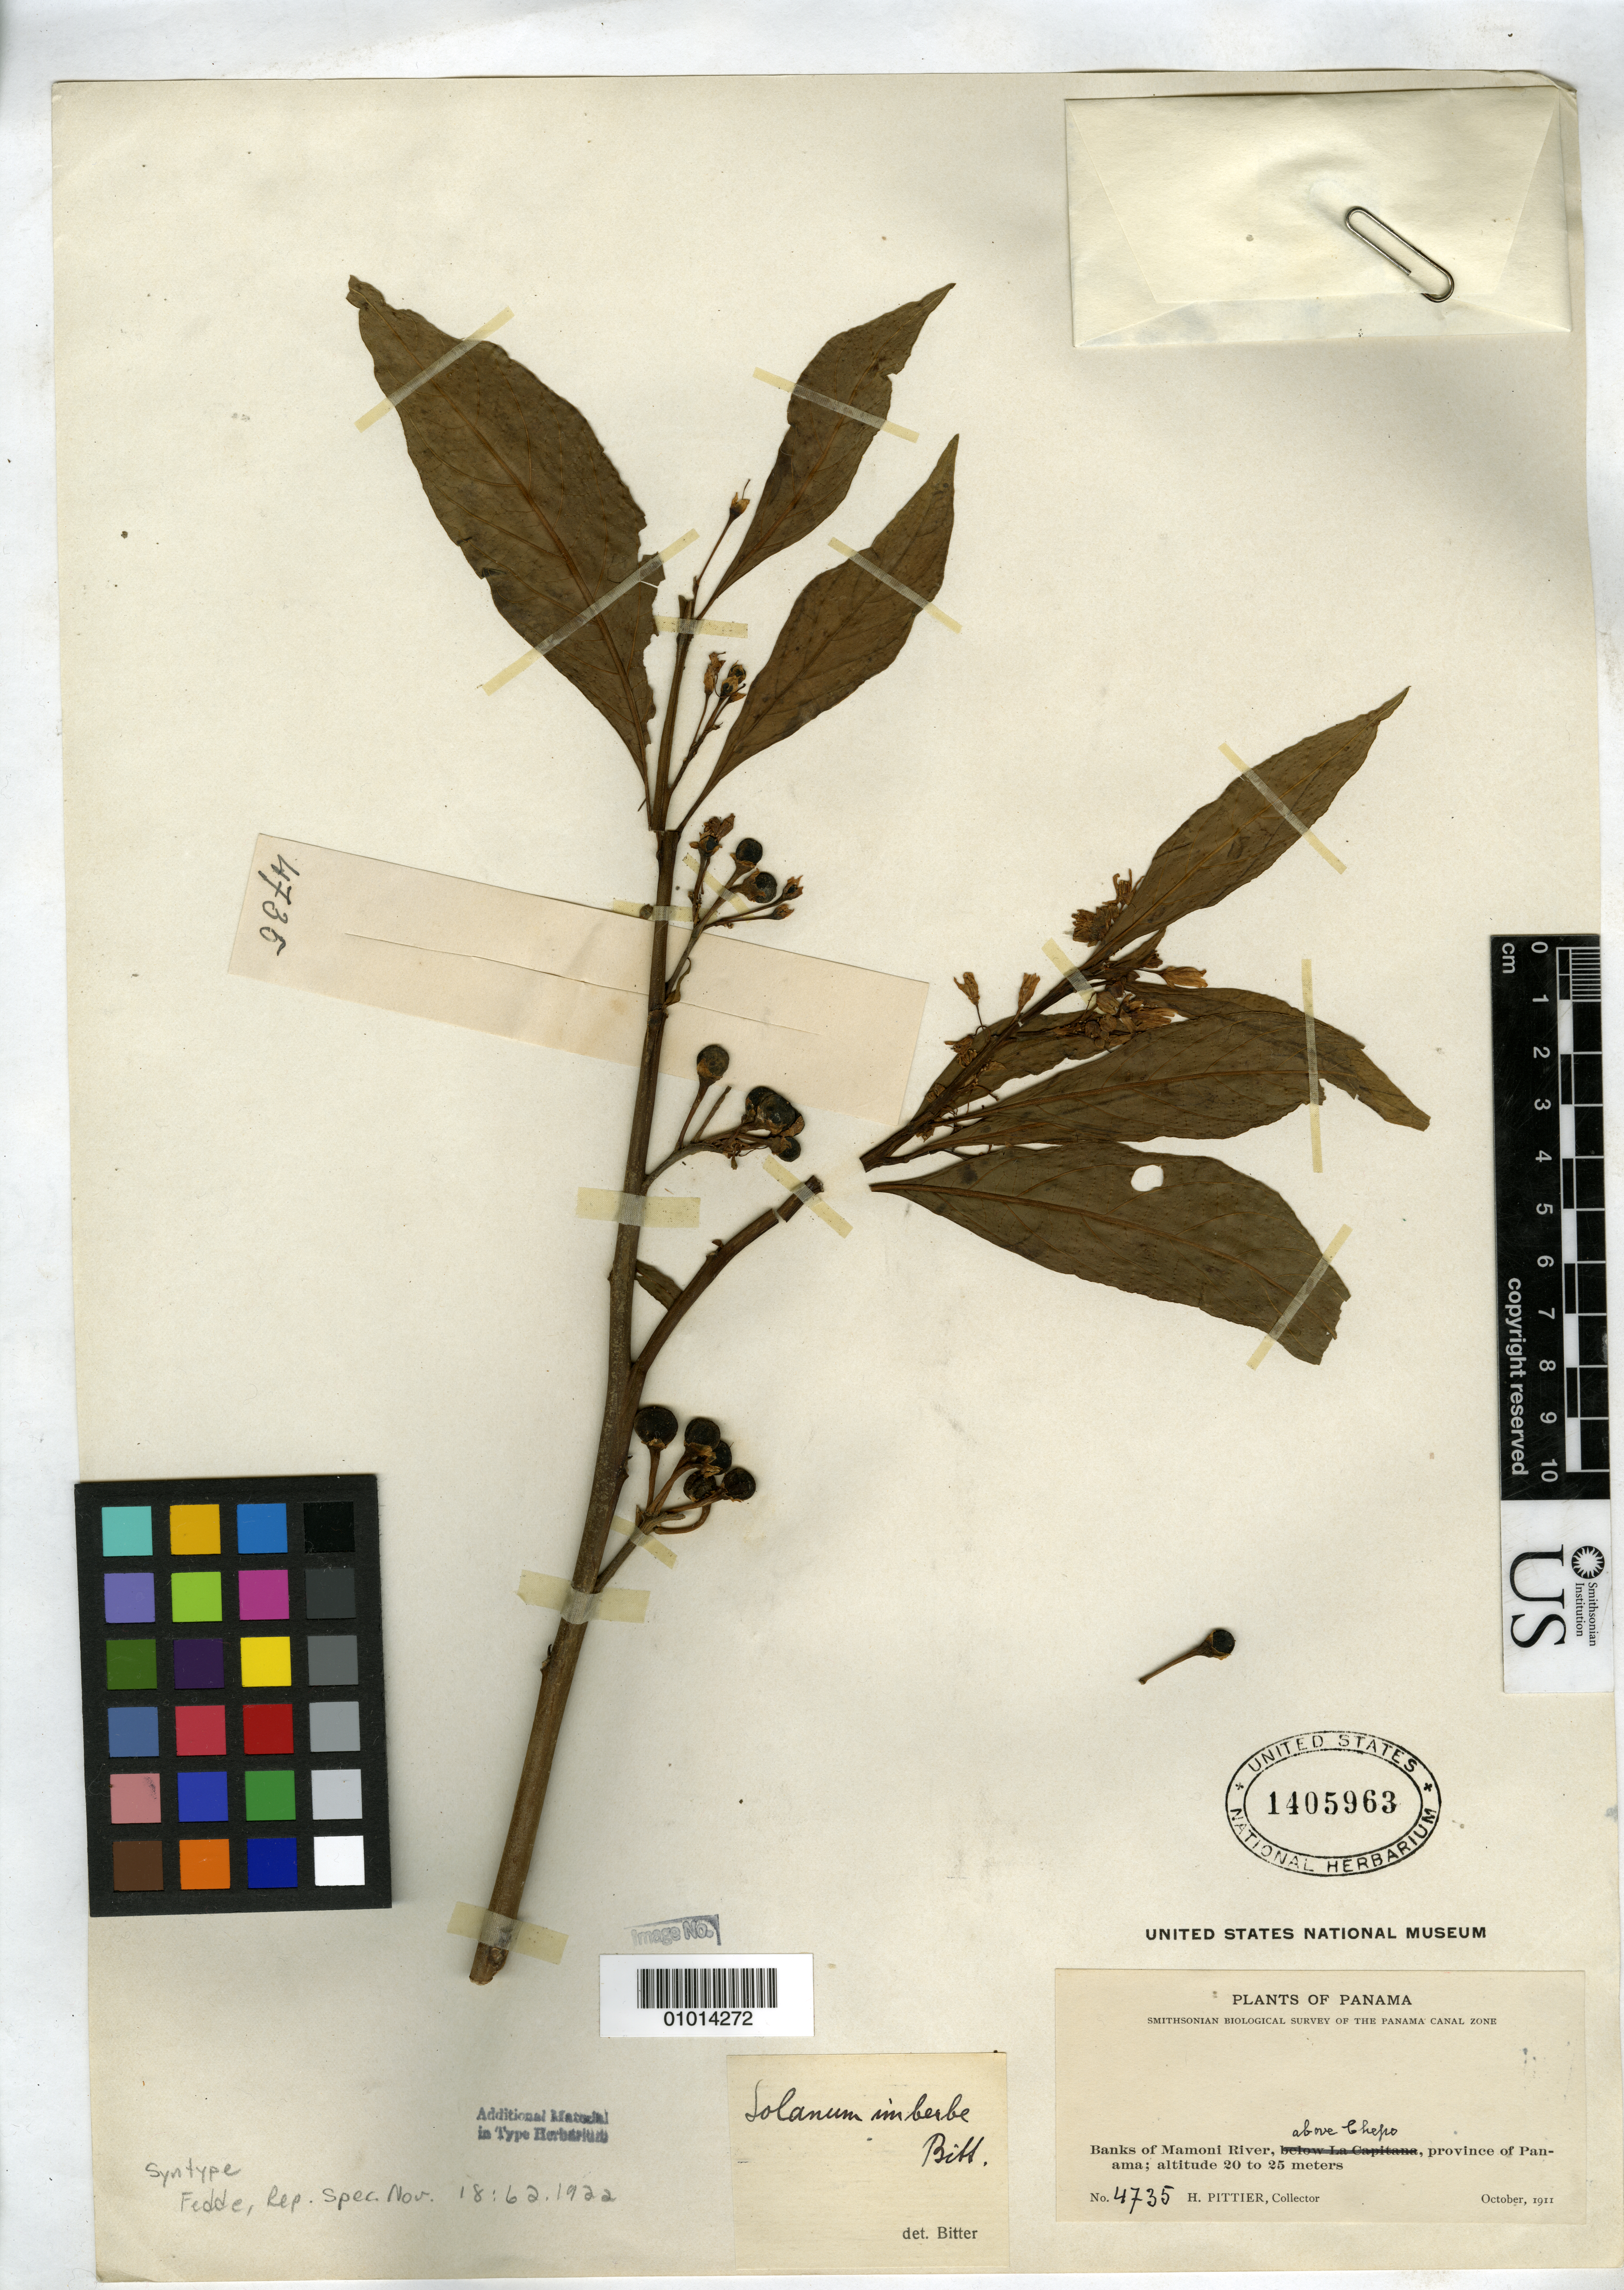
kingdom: Plantae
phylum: Tracheophyta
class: Magnoliopsida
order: Solanales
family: Solanaceae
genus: Solanum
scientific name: Solanum imberbe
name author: Bitter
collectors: H. F. Pittier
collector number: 4735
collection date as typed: Oct 1911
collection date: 1911-10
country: Panama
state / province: Panamá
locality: Banks of Mamoni River, above Chepo.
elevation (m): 20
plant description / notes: Annotated (unsigned, undated) as "isosyntype" but protologue clearly indicates (in German) that US sheet 679305 (Pittier 4204) is the "typus" [=holotype]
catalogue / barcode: US 1405963